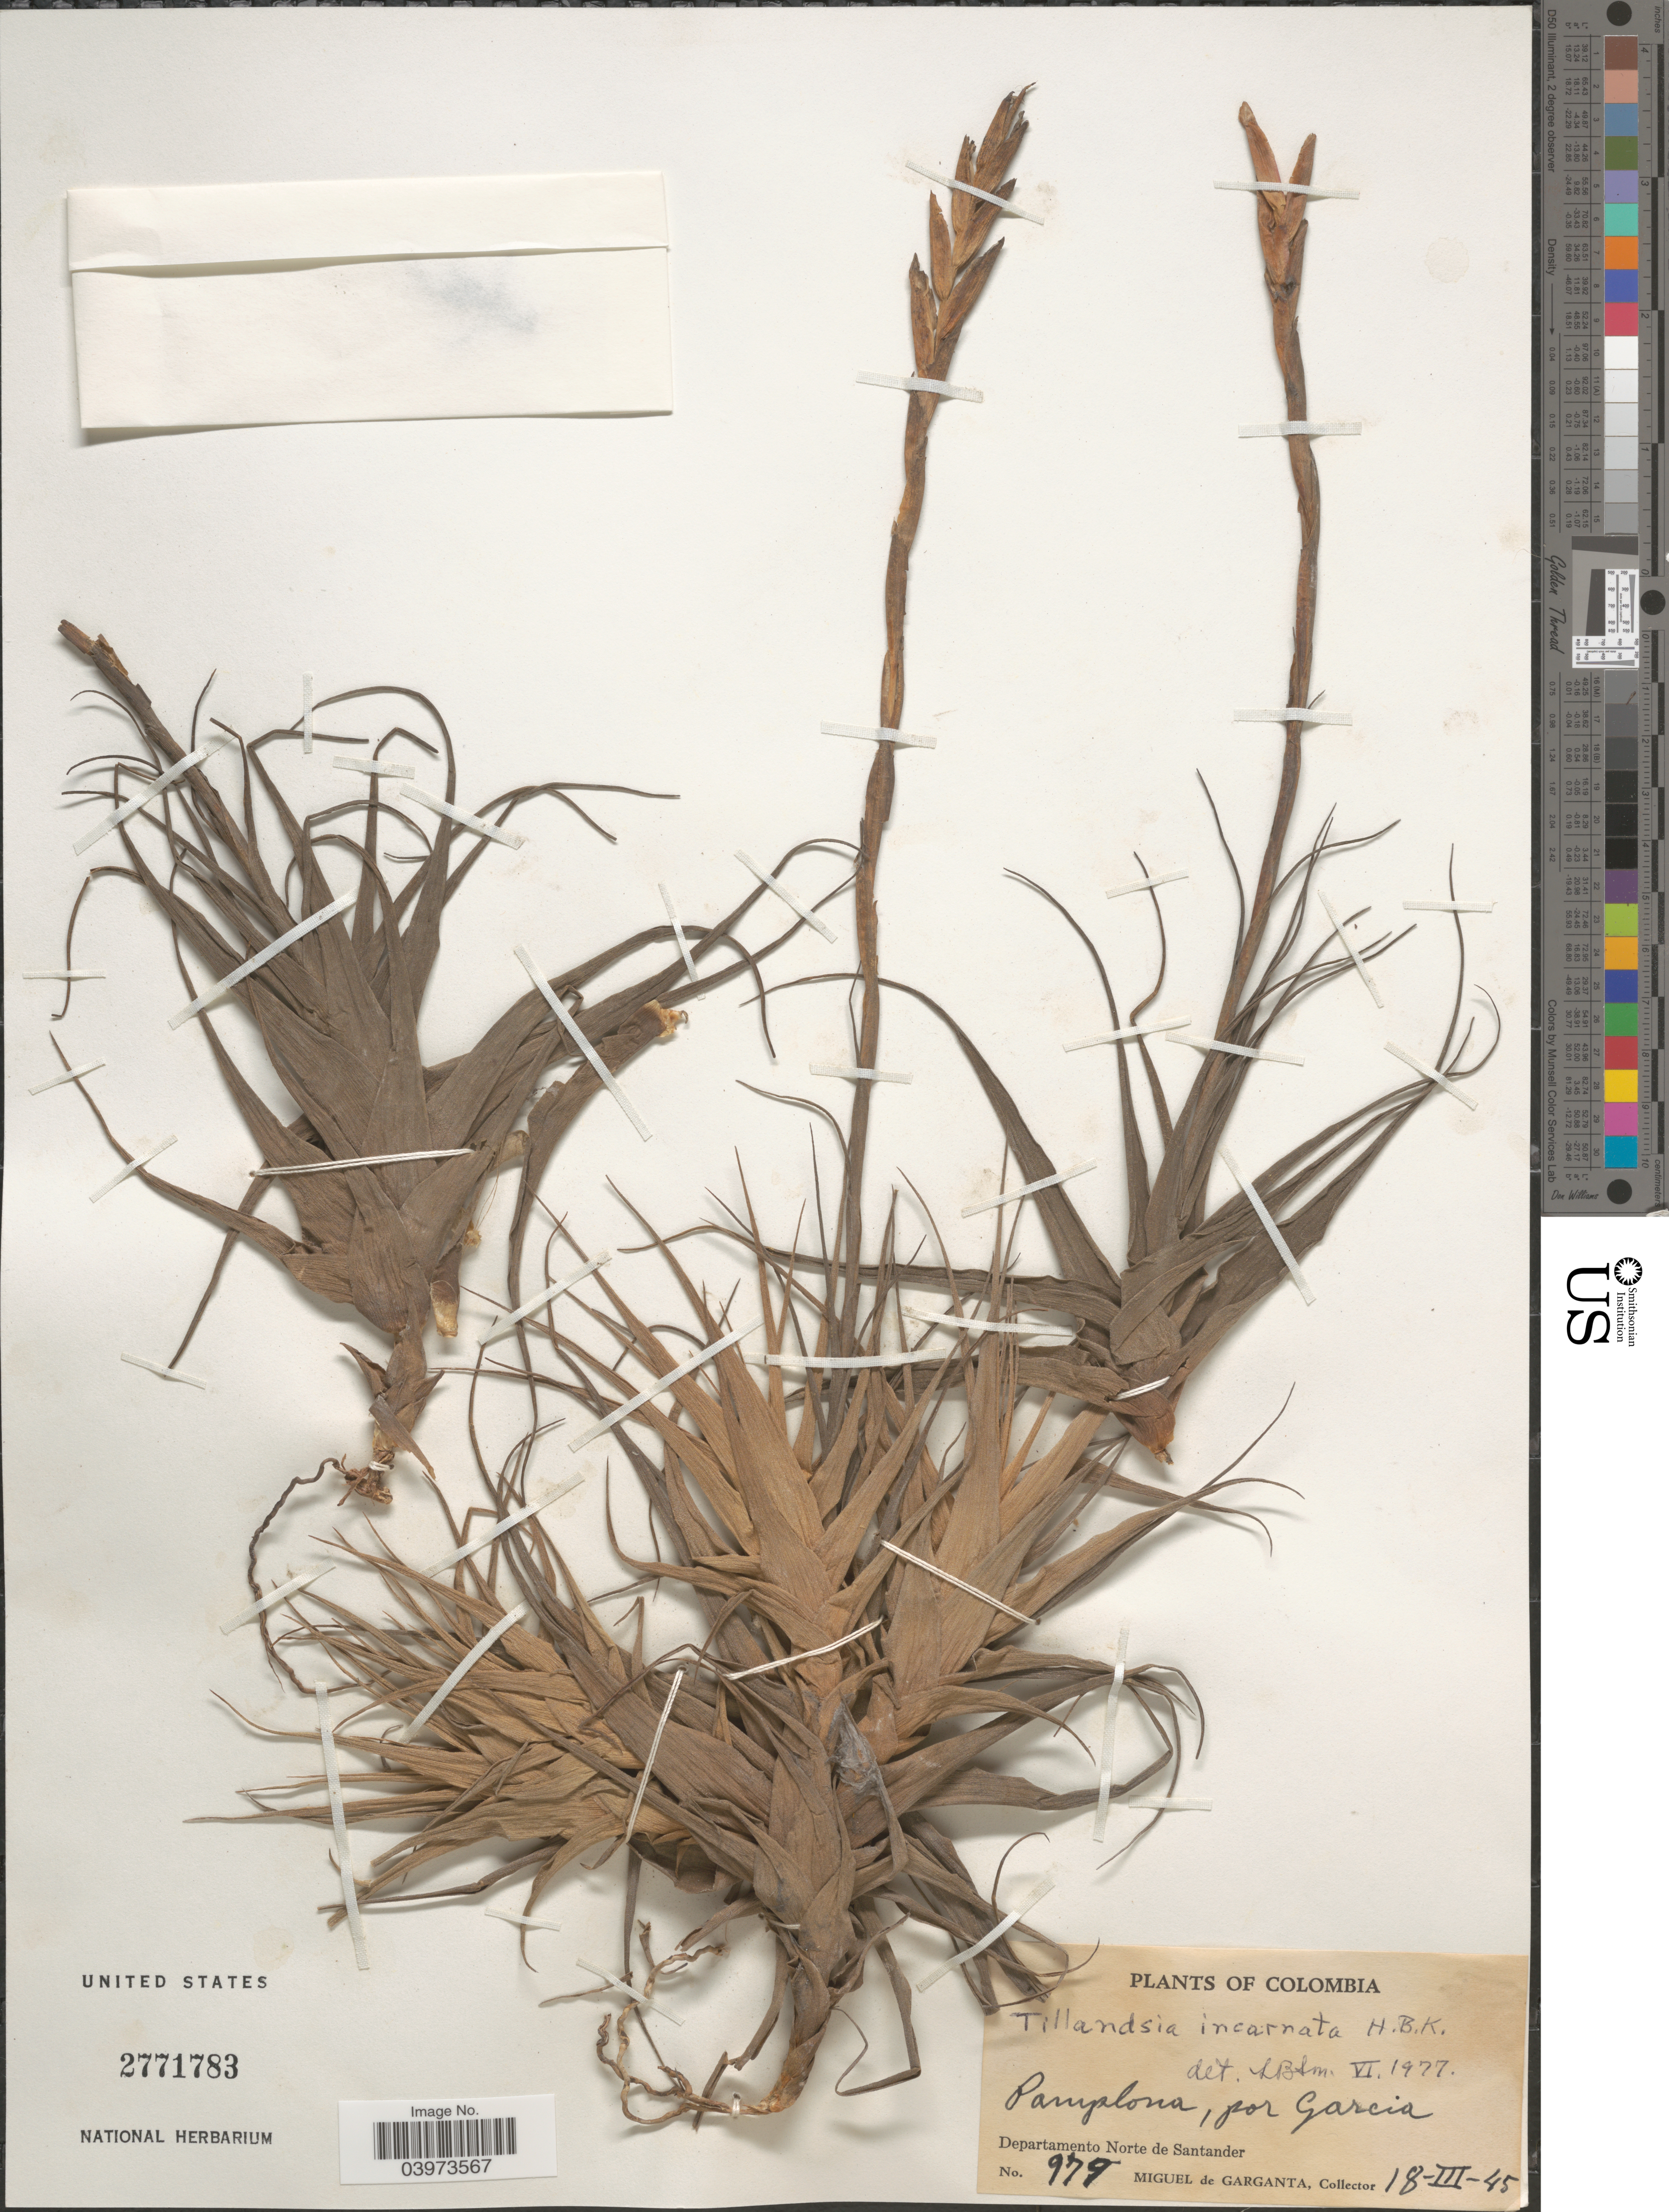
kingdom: Plantae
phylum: Tracheophyta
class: Liliopsida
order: Poales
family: Bromeliaceae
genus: Tillandsia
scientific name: Tillandsia incarnata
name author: Kunth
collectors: M. Garganta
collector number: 979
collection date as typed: Transcribed d/m/y: 18/3/45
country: Colombia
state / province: Norte de Santander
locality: Pamplona, por Garcia. Departamento Norte de Santander.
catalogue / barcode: US 2771783